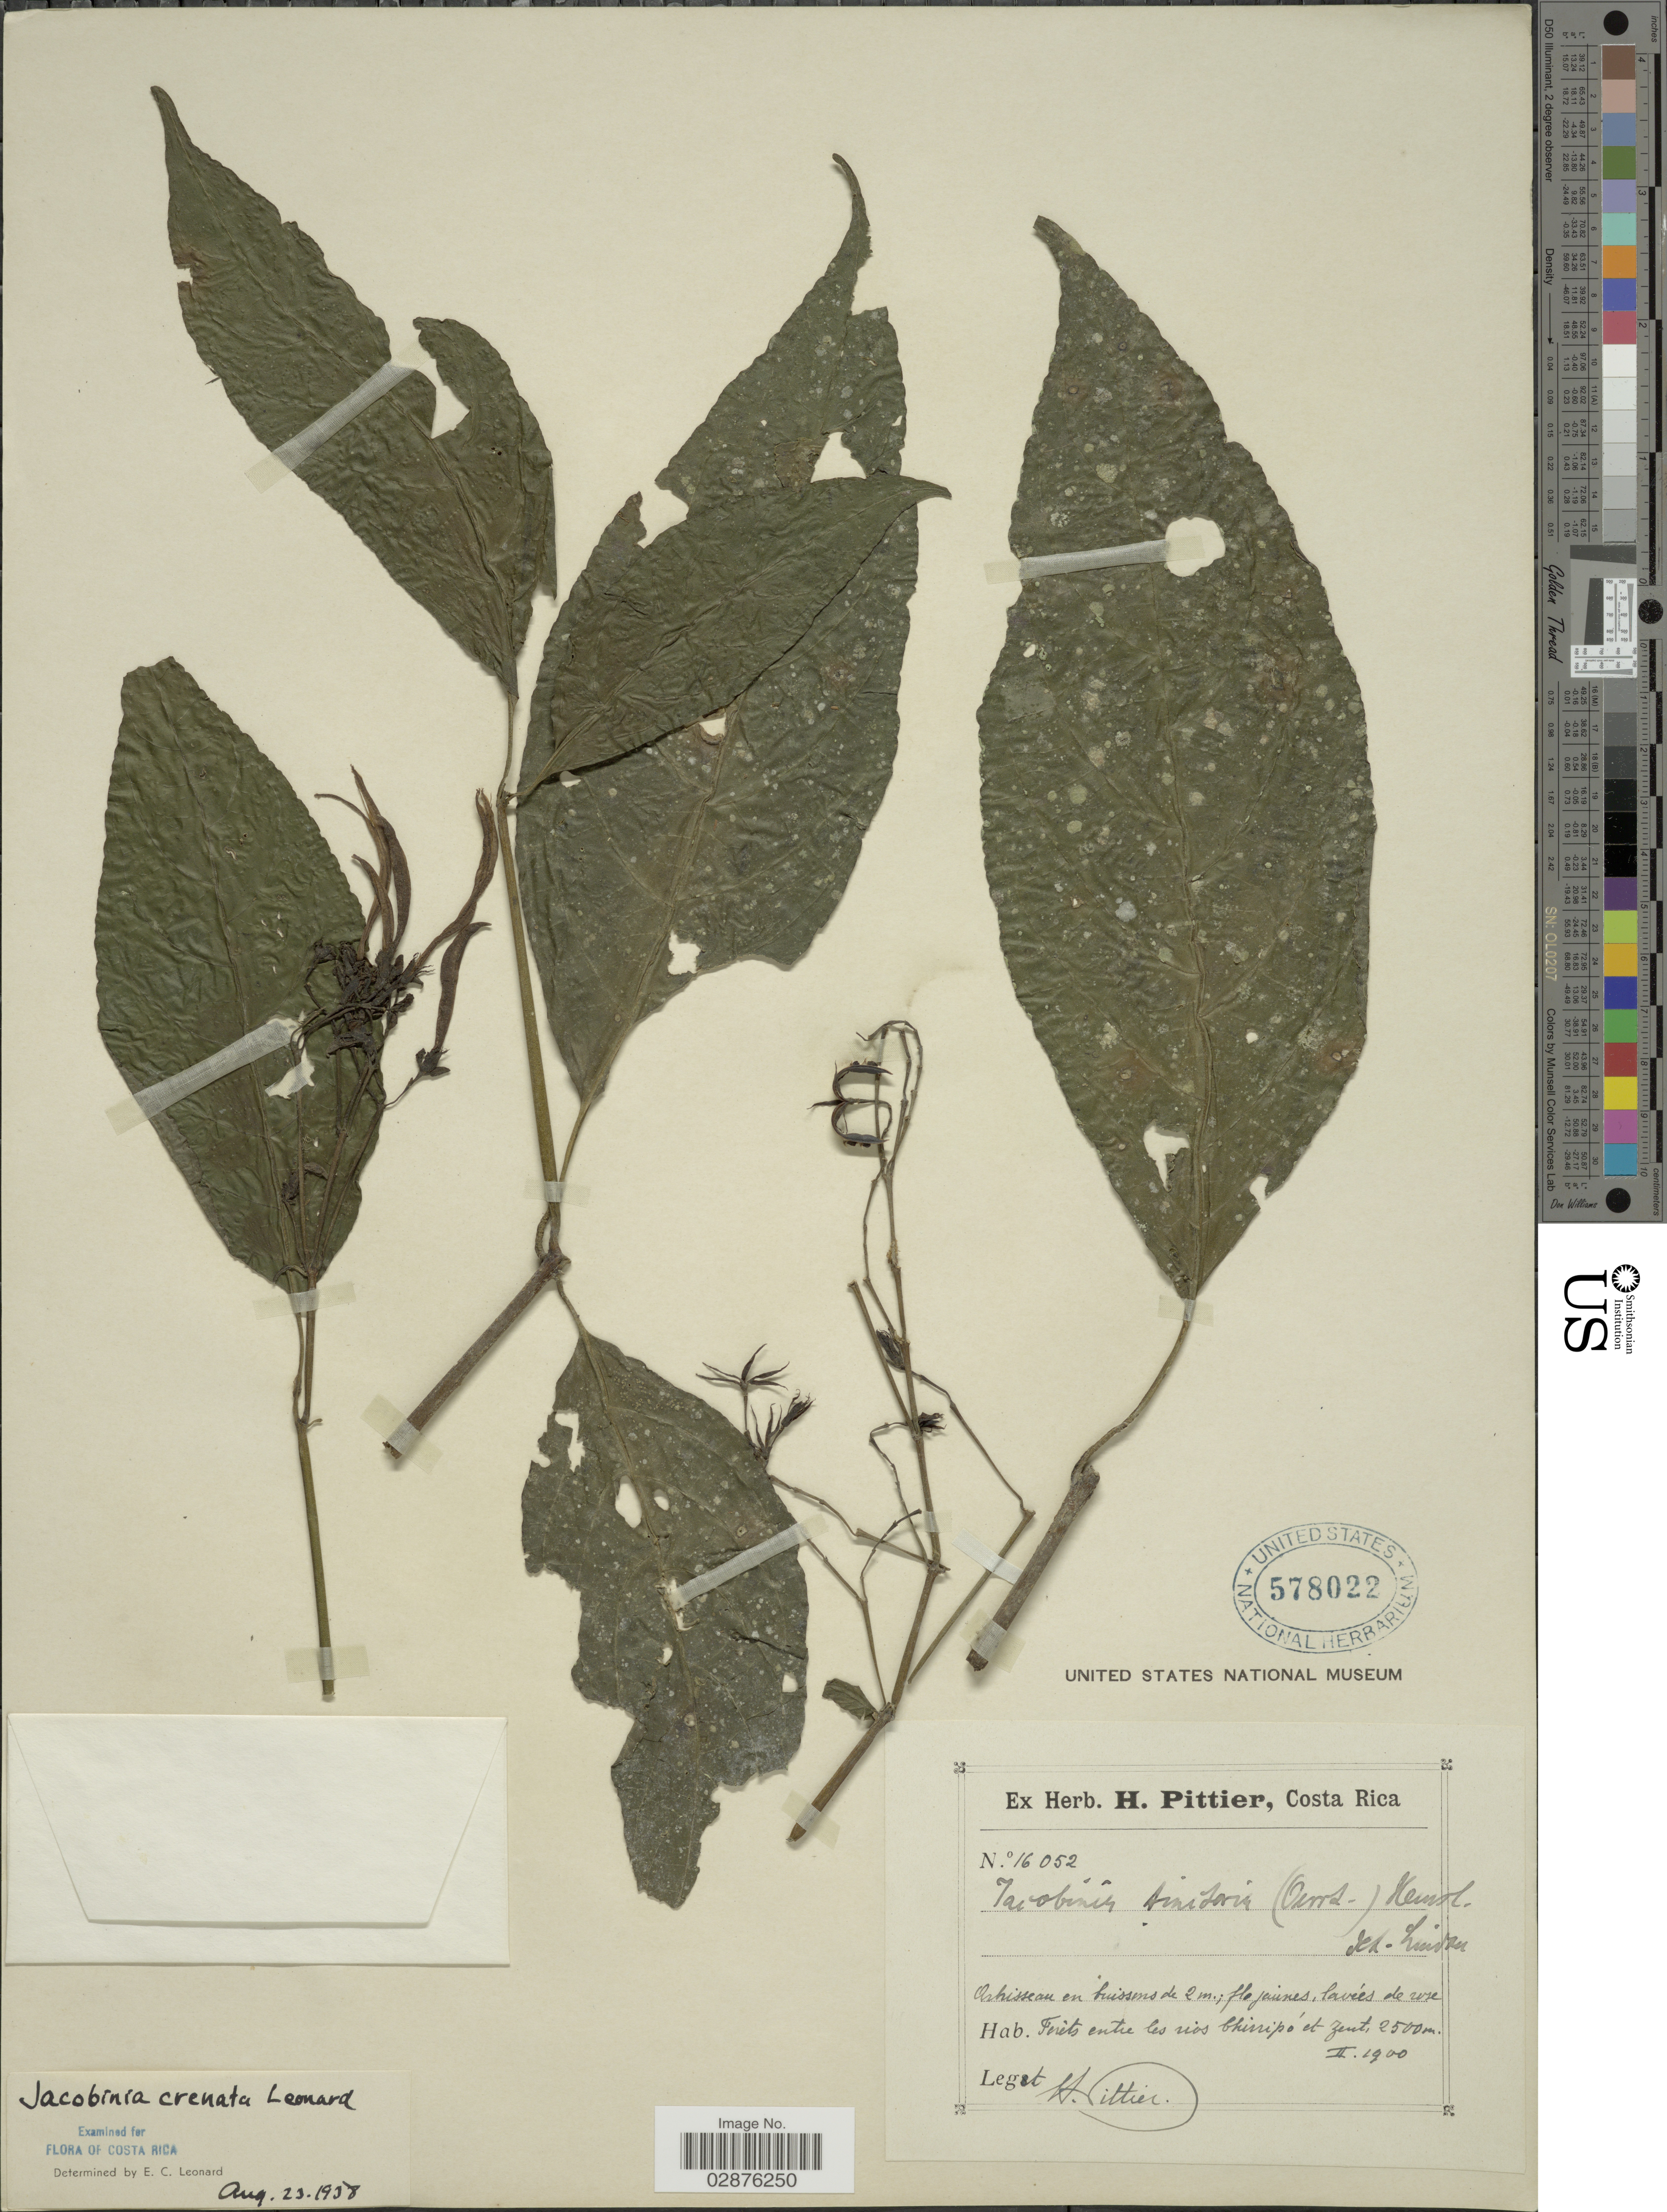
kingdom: Plantae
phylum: Tracheophyta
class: Magnoliopsida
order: Lamiales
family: Acanthaceae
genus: Justicia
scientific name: Justicia crenata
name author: (Leonard) Durkee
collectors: H. F. Pittier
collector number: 16052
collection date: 1900-02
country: Costa Rica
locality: Forêts entre les rios Chirripo et Zent.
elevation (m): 2500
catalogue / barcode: US 578022